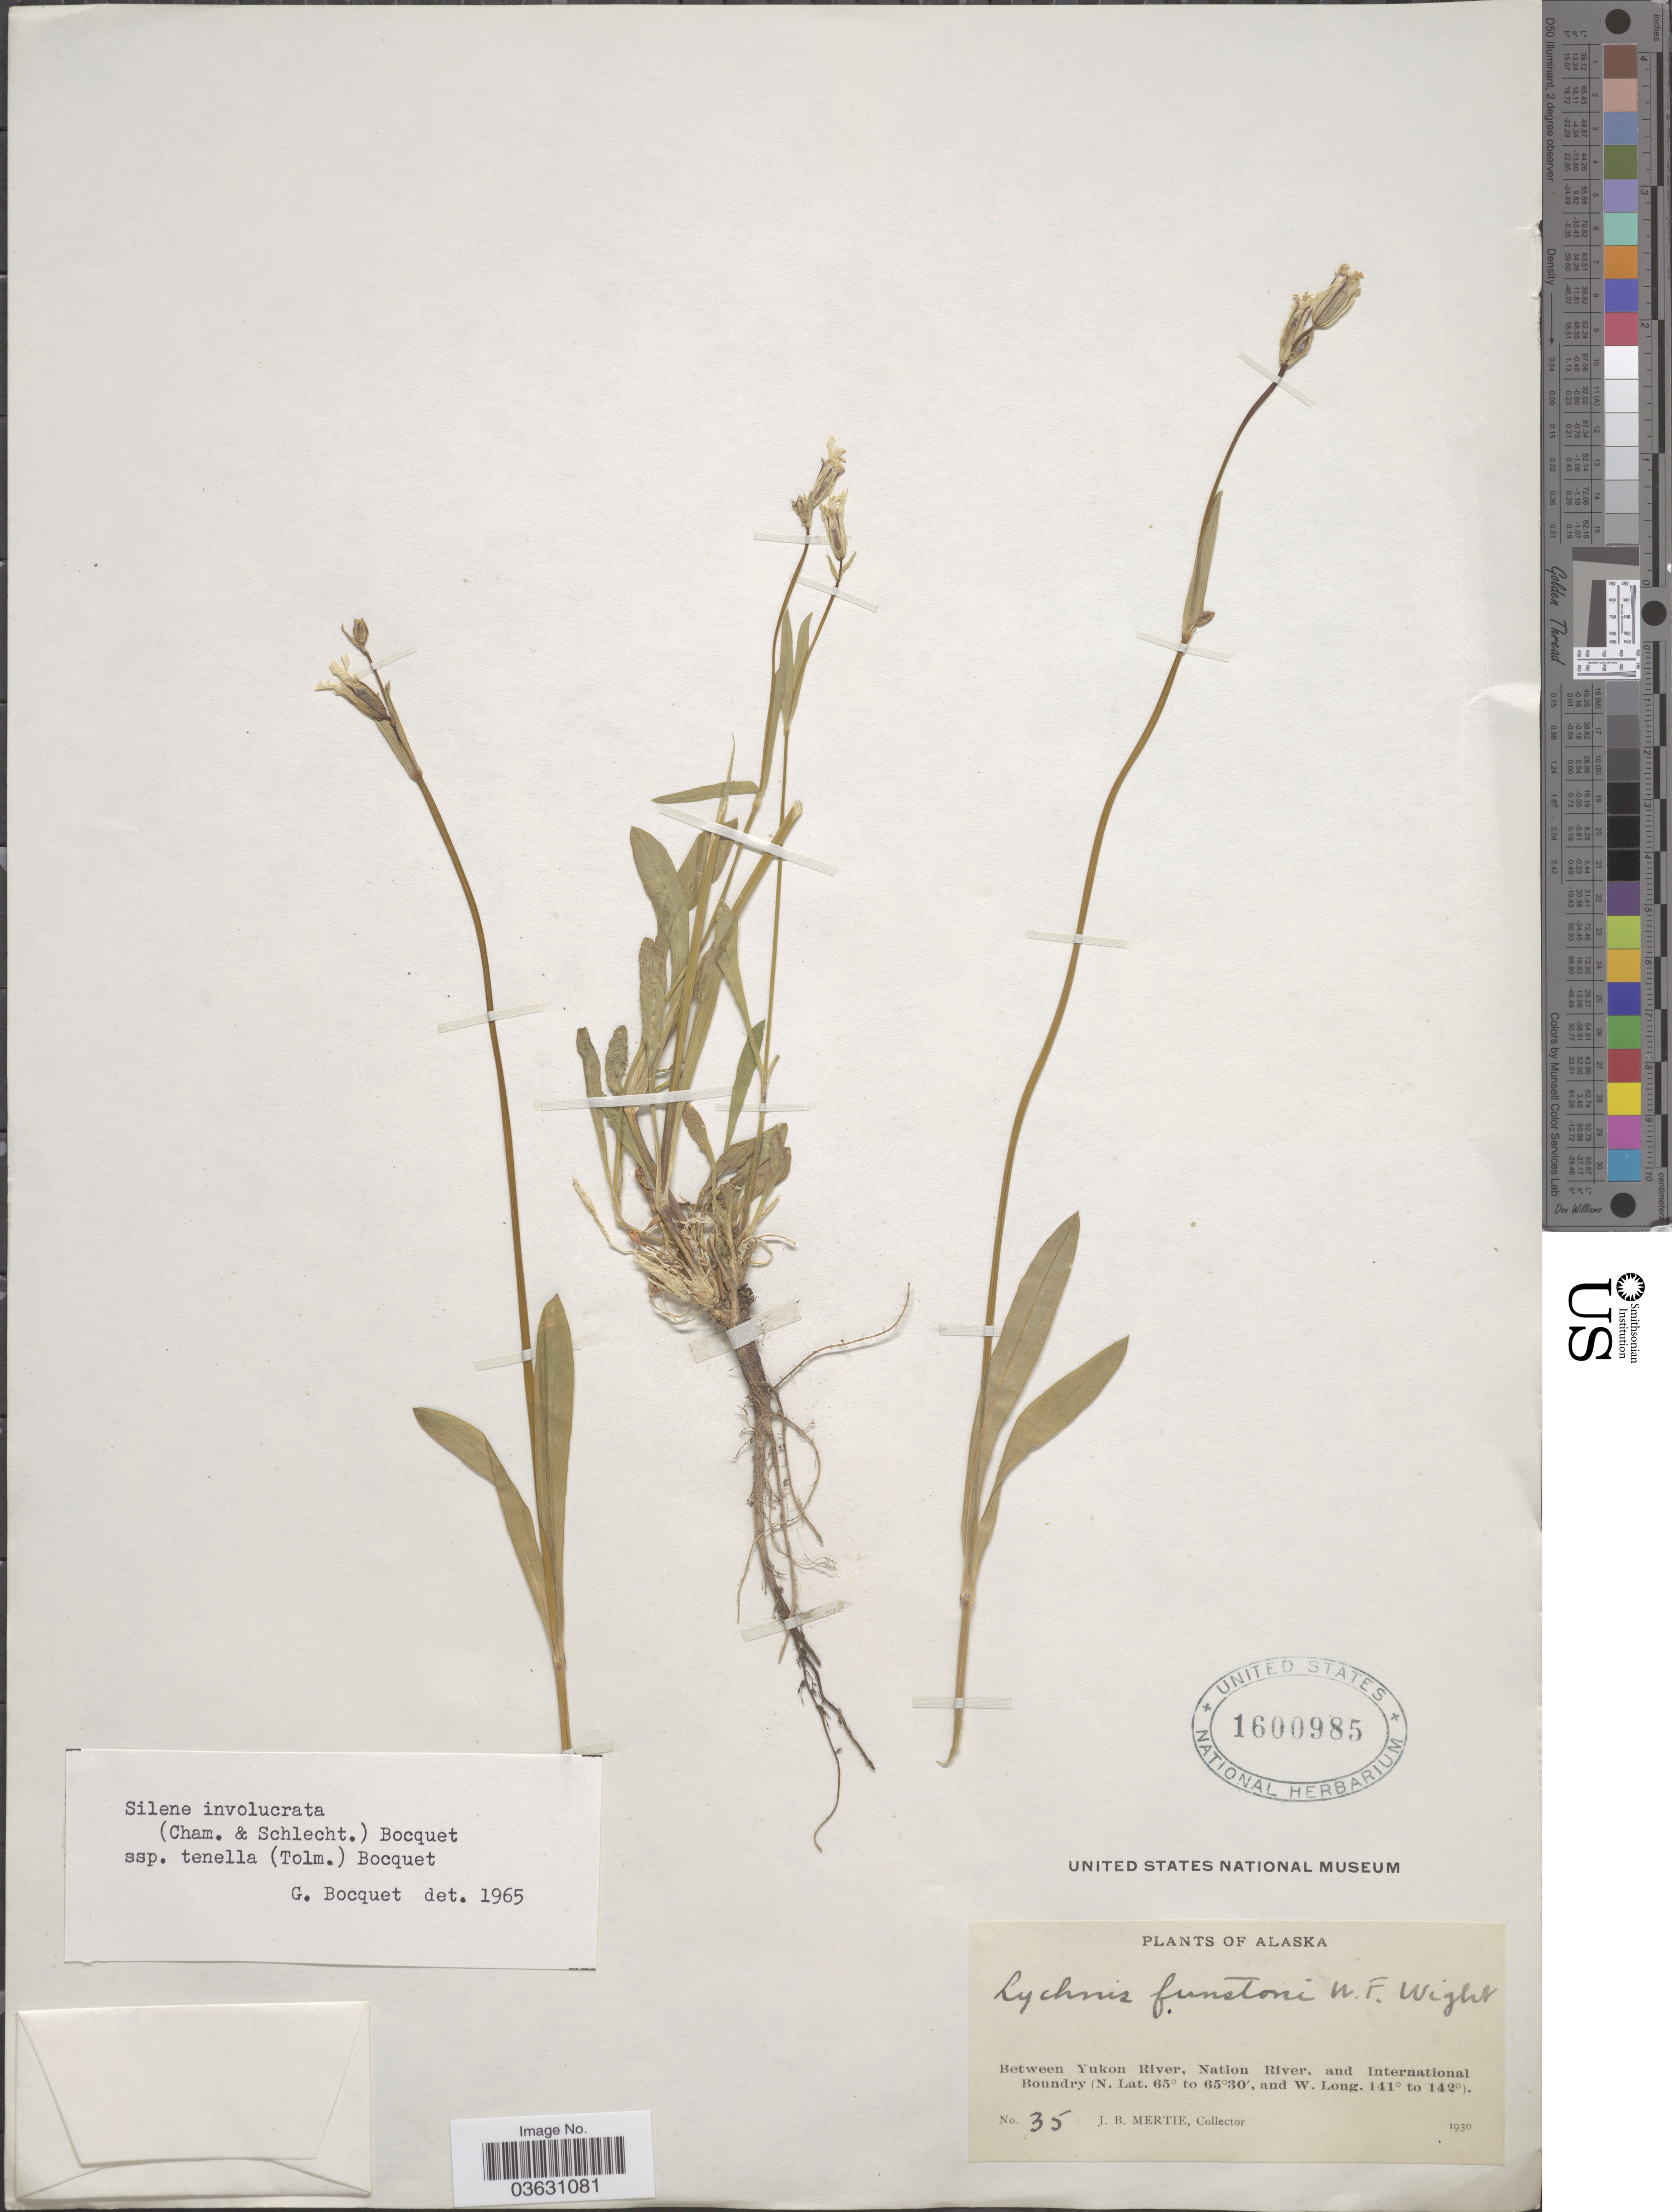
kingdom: Plantae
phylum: Tracheophyta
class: Magnoliopsida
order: Caryophyllales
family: Caryophyllaceae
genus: Silene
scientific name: Silene involucrata subsp. tenella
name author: (Tolm.) Bocquet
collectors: J. Mertie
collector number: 35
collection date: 1930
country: United States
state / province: Alaska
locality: Between Yukon River, Nation River, and International Boundary.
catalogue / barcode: US 1600985